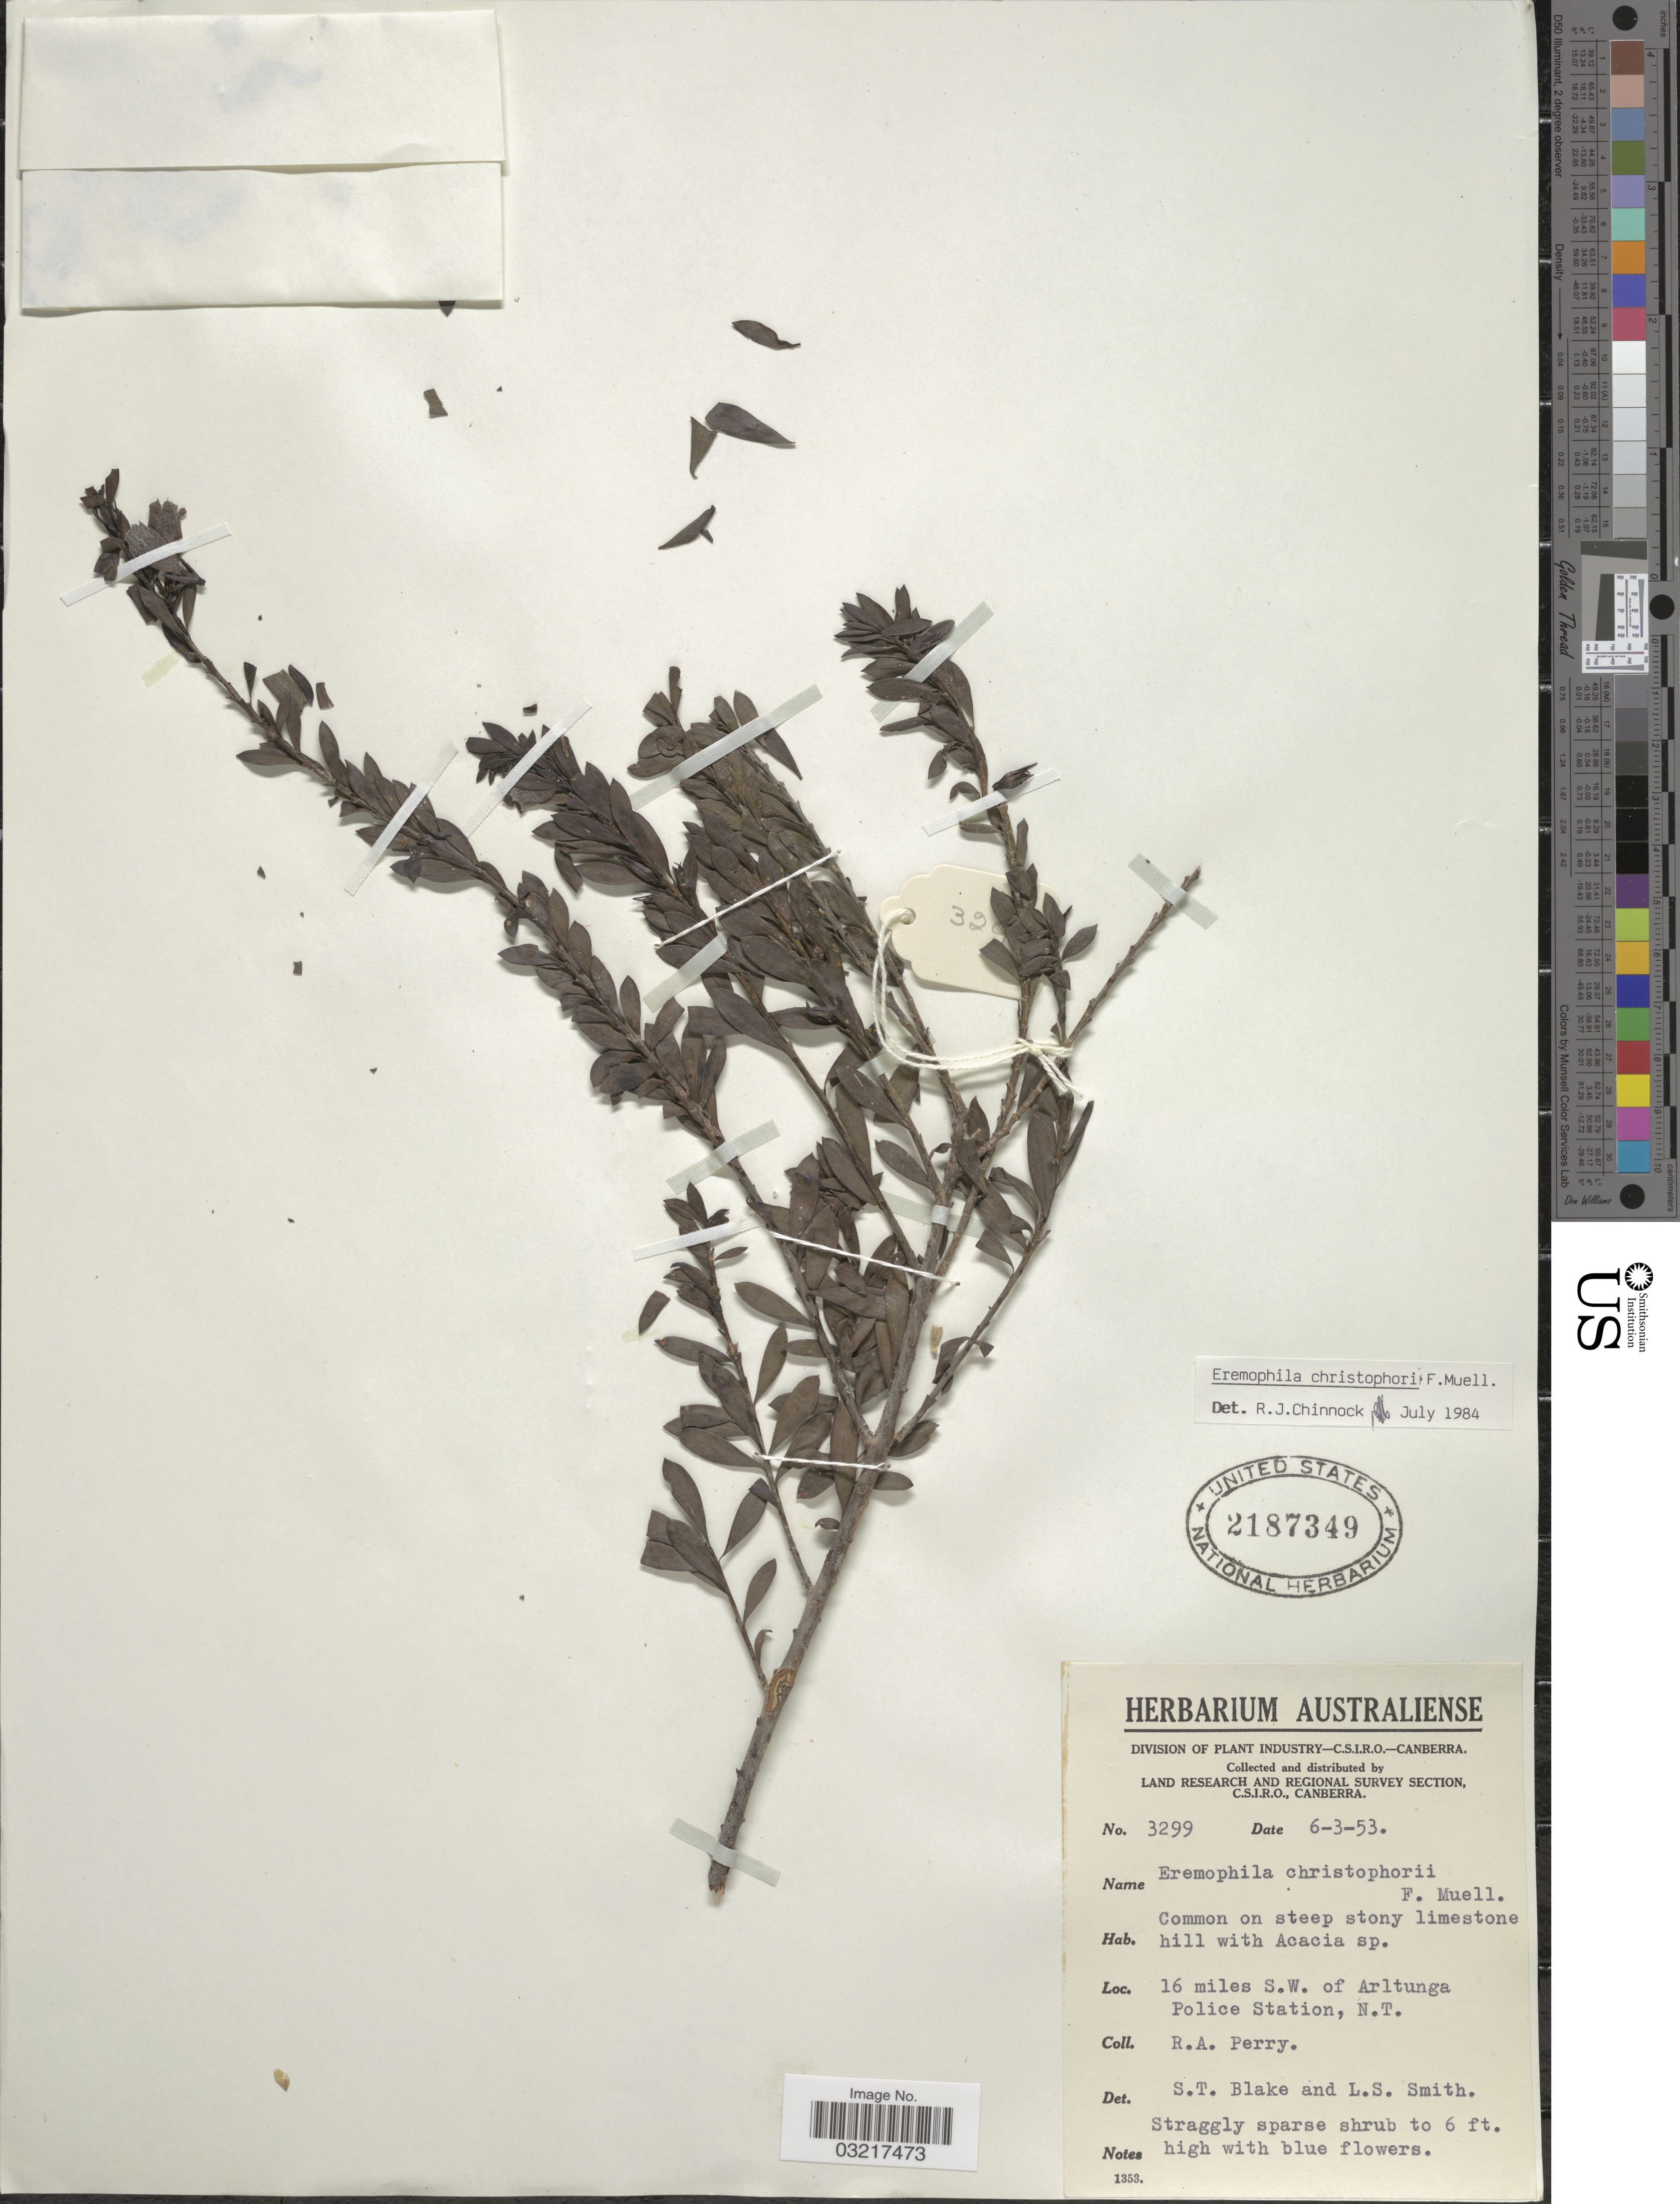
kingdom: Plantae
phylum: Tracheophyta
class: Magnoliopsida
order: Lamiales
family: Scrophulariaceae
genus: Eremophila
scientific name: Eremophila christophorii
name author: F. Muell.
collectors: Perry, R. A.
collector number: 3299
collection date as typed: Transcribed d/m/y: 6/8/53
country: Australia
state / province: Northern Territory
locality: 16 miles S.W. of Arltunga Police Station.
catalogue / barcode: US 2187349